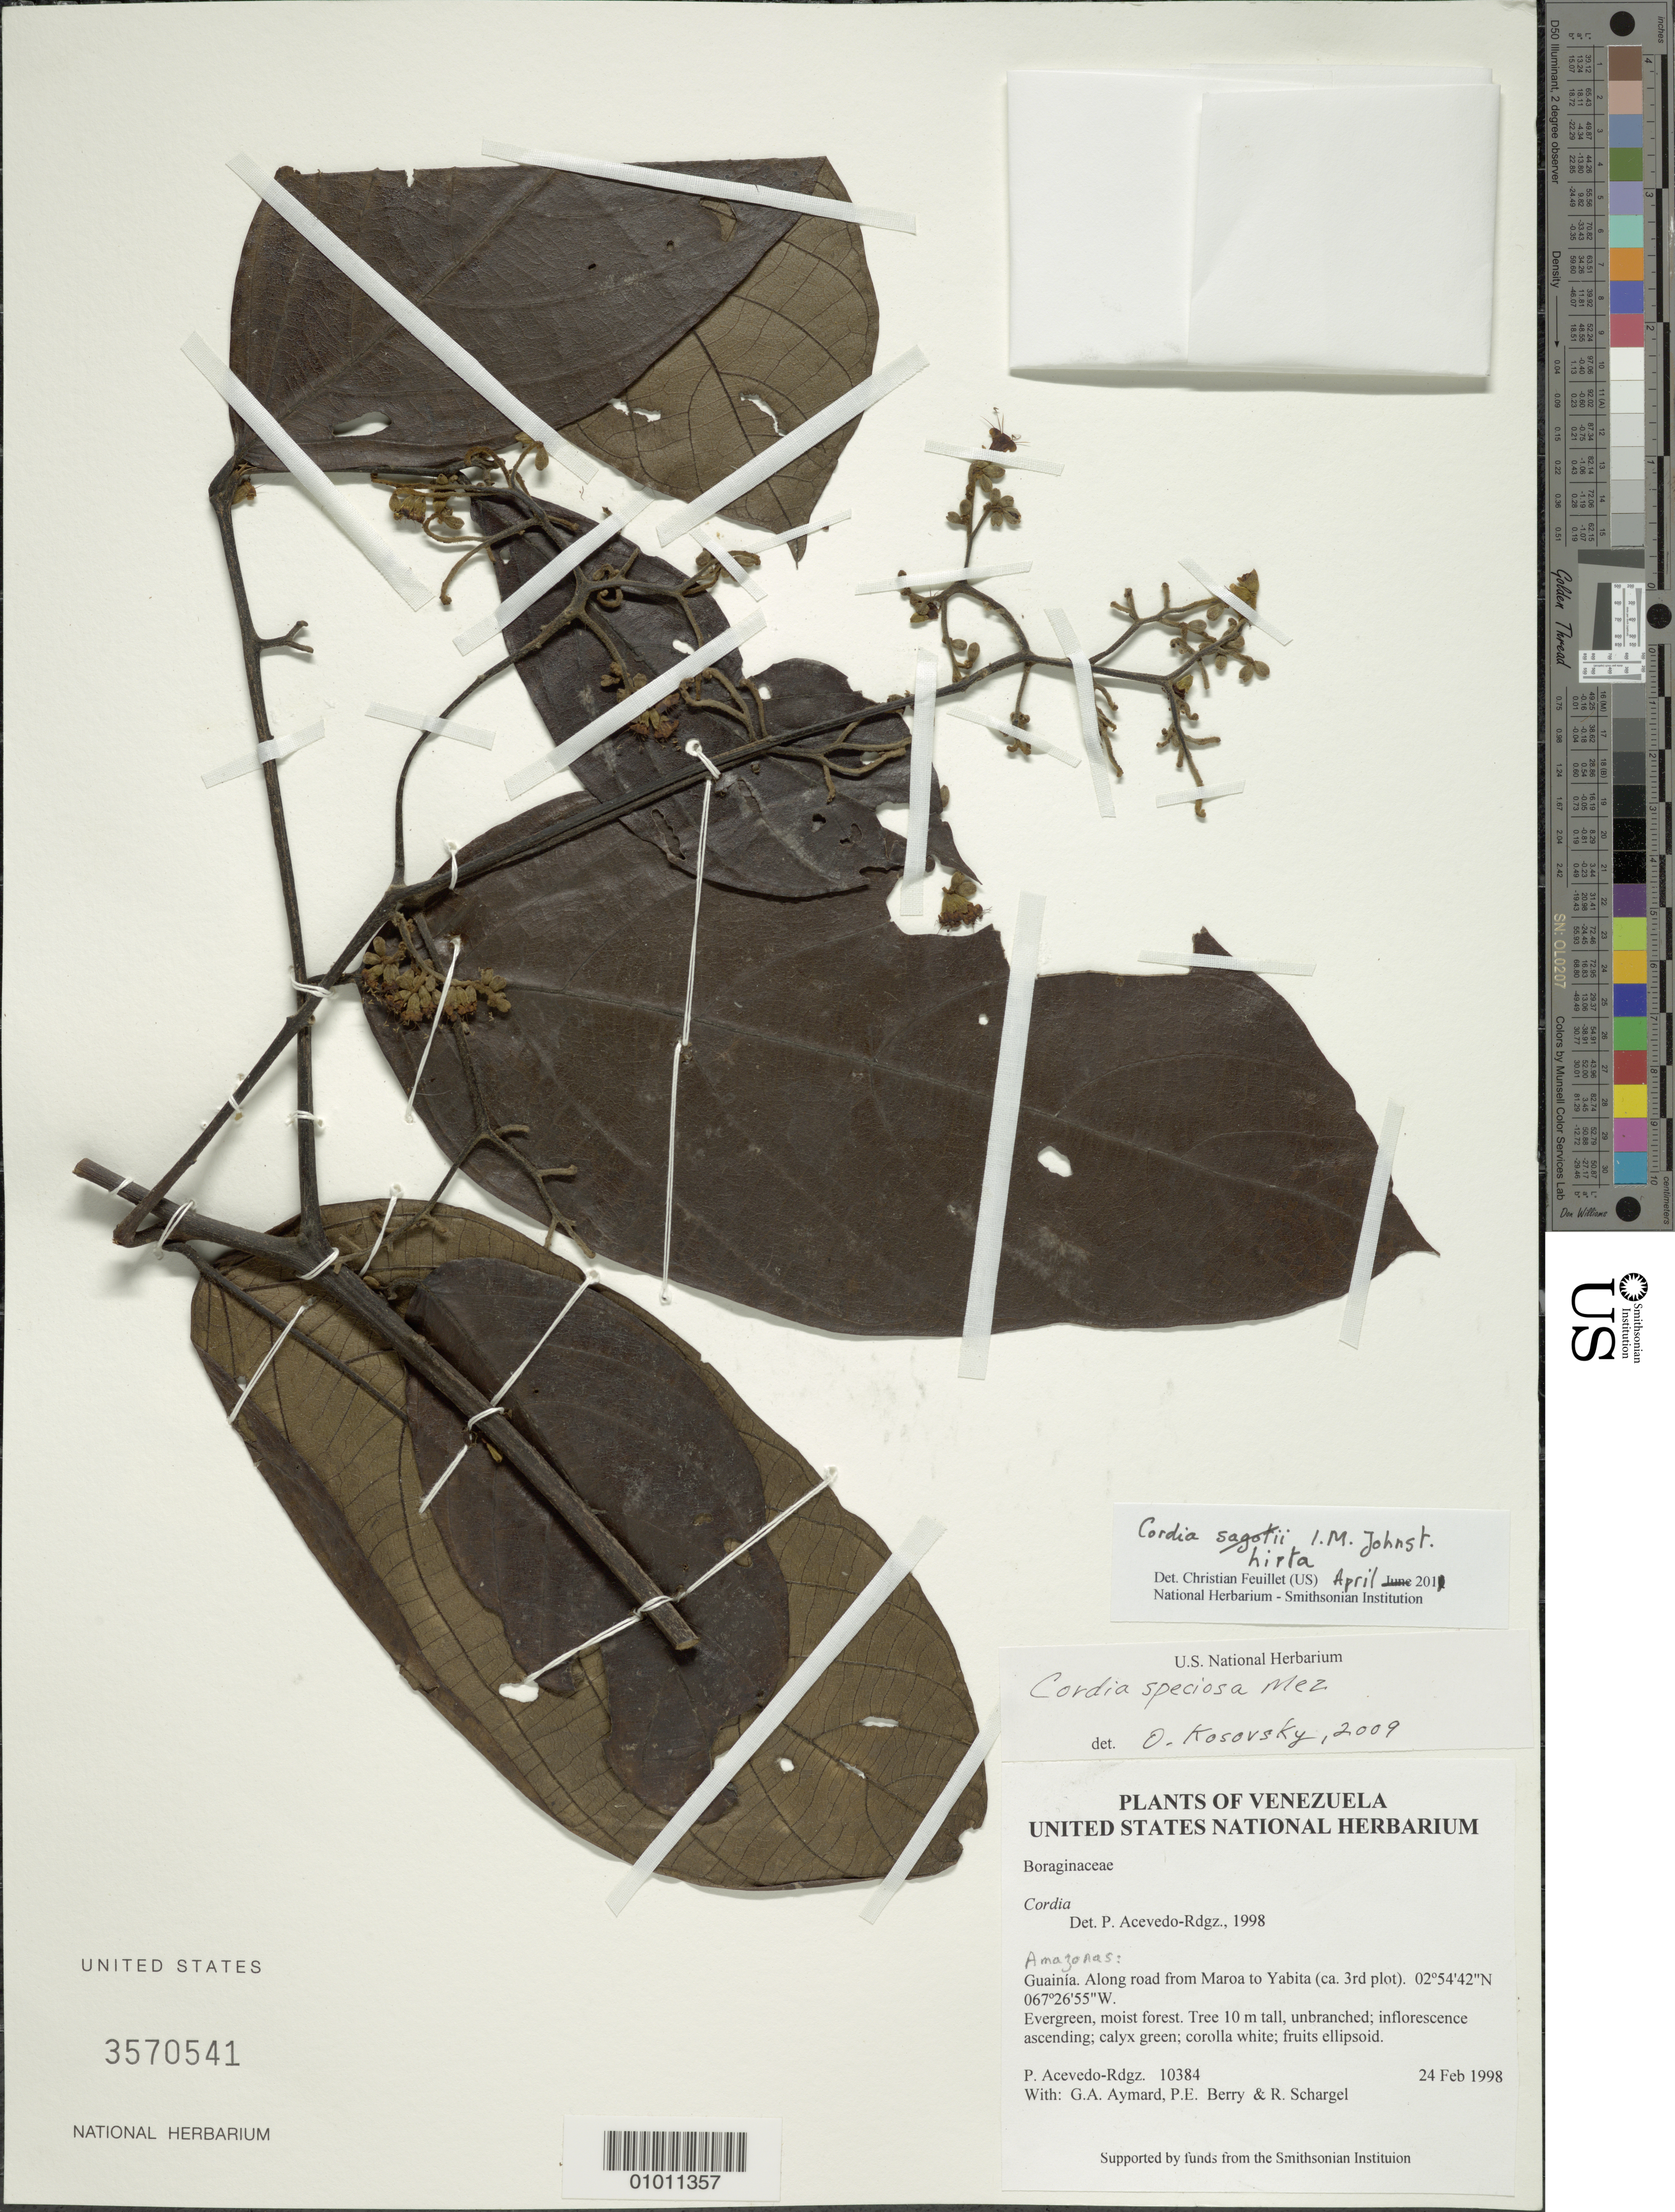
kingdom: Plantae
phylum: Tracheophyta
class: Magnoliopsida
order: Boraginales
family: Cordiaceae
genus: Cordia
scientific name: Cordia hirta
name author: I.M. Johnst.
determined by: Feuillet, C.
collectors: P. Acevedo-Rodr., G. A. Aymard, P. E. Berry & R. Schargel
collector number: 10384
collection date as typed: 24 Feb 1998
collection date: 1998-02-24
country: Venezuela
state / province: Amazonas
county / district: Maroa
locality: Along road from Maroa to Yabita (ca. 3rd plot).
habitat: Evergreen, moist forest.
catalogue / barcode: US 3570541